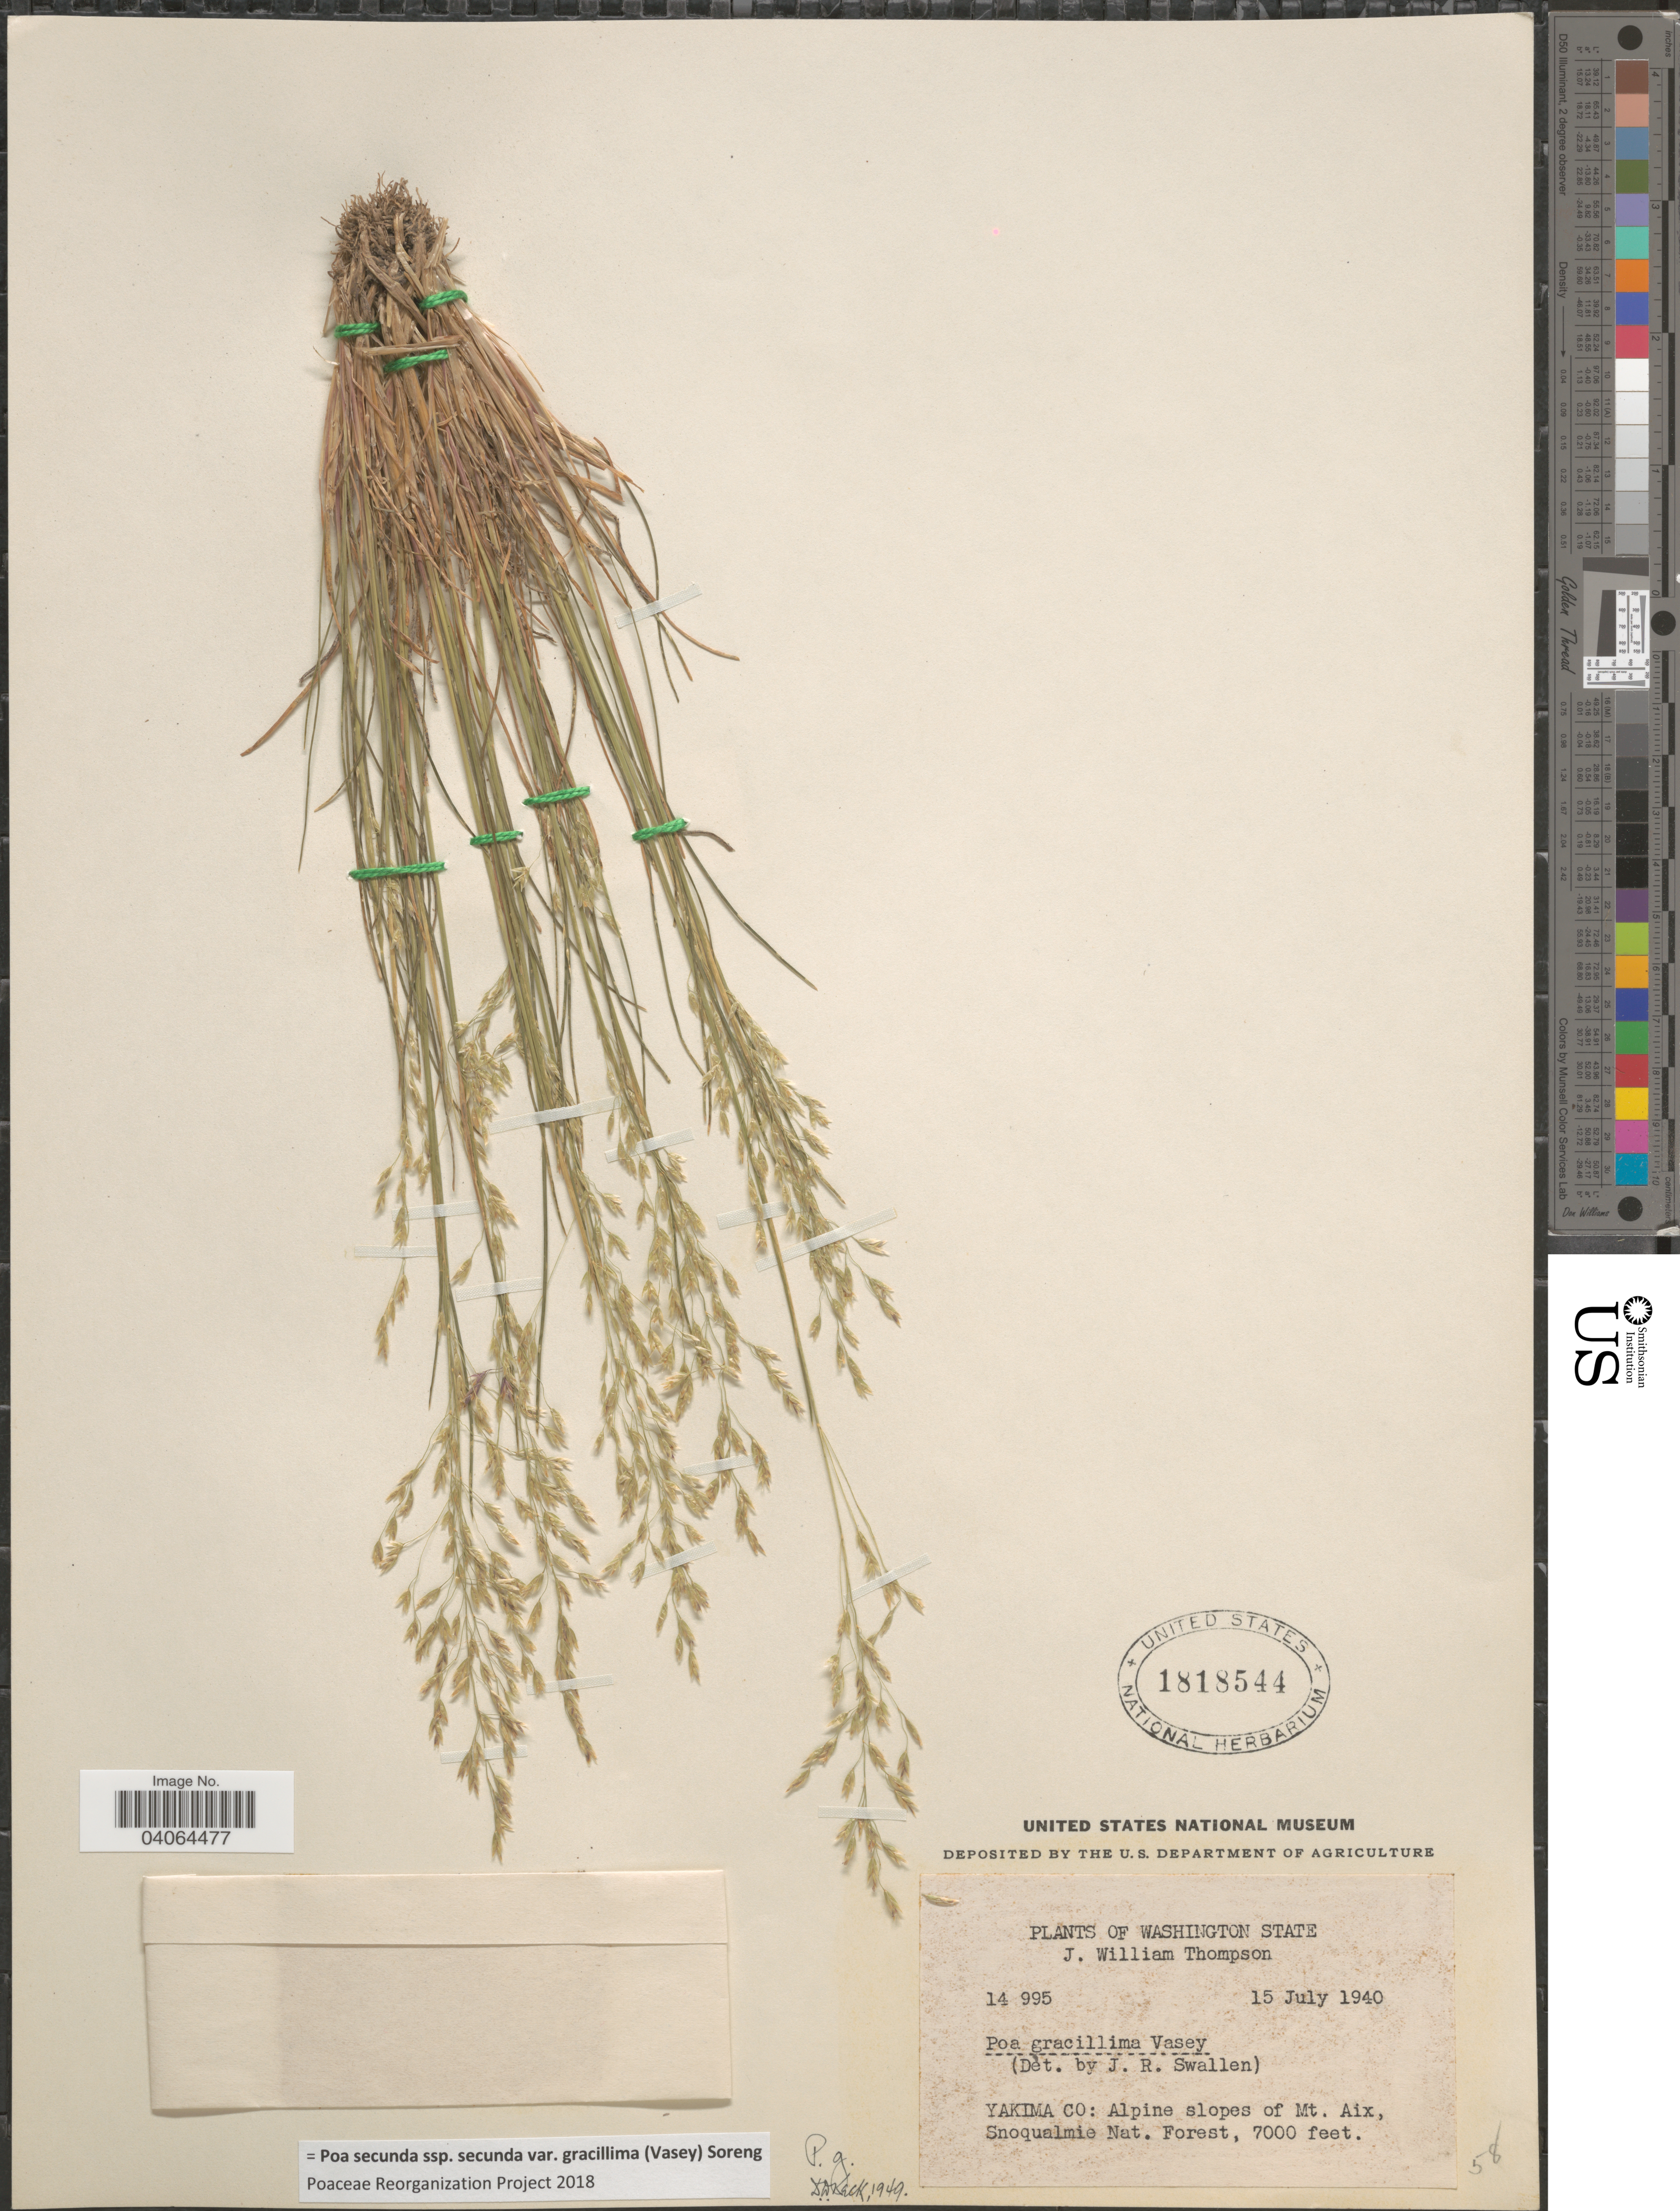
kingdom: Plantae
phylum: Tracheophyta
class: Liliopsida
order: Poales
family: Poaceae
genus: Poa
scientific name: Poa secunda subsp. secunda var. gracillima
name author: (Vasey) Soreng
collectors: J. W. Thompson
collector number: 14995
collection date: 1940-07-15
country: United States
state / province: Washington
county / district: Yakima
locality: Yakima Co: Alpine slopes of Mt. Aix. Snoqualmie Nat. Forest.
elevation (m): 2134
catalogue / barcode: US 1818544